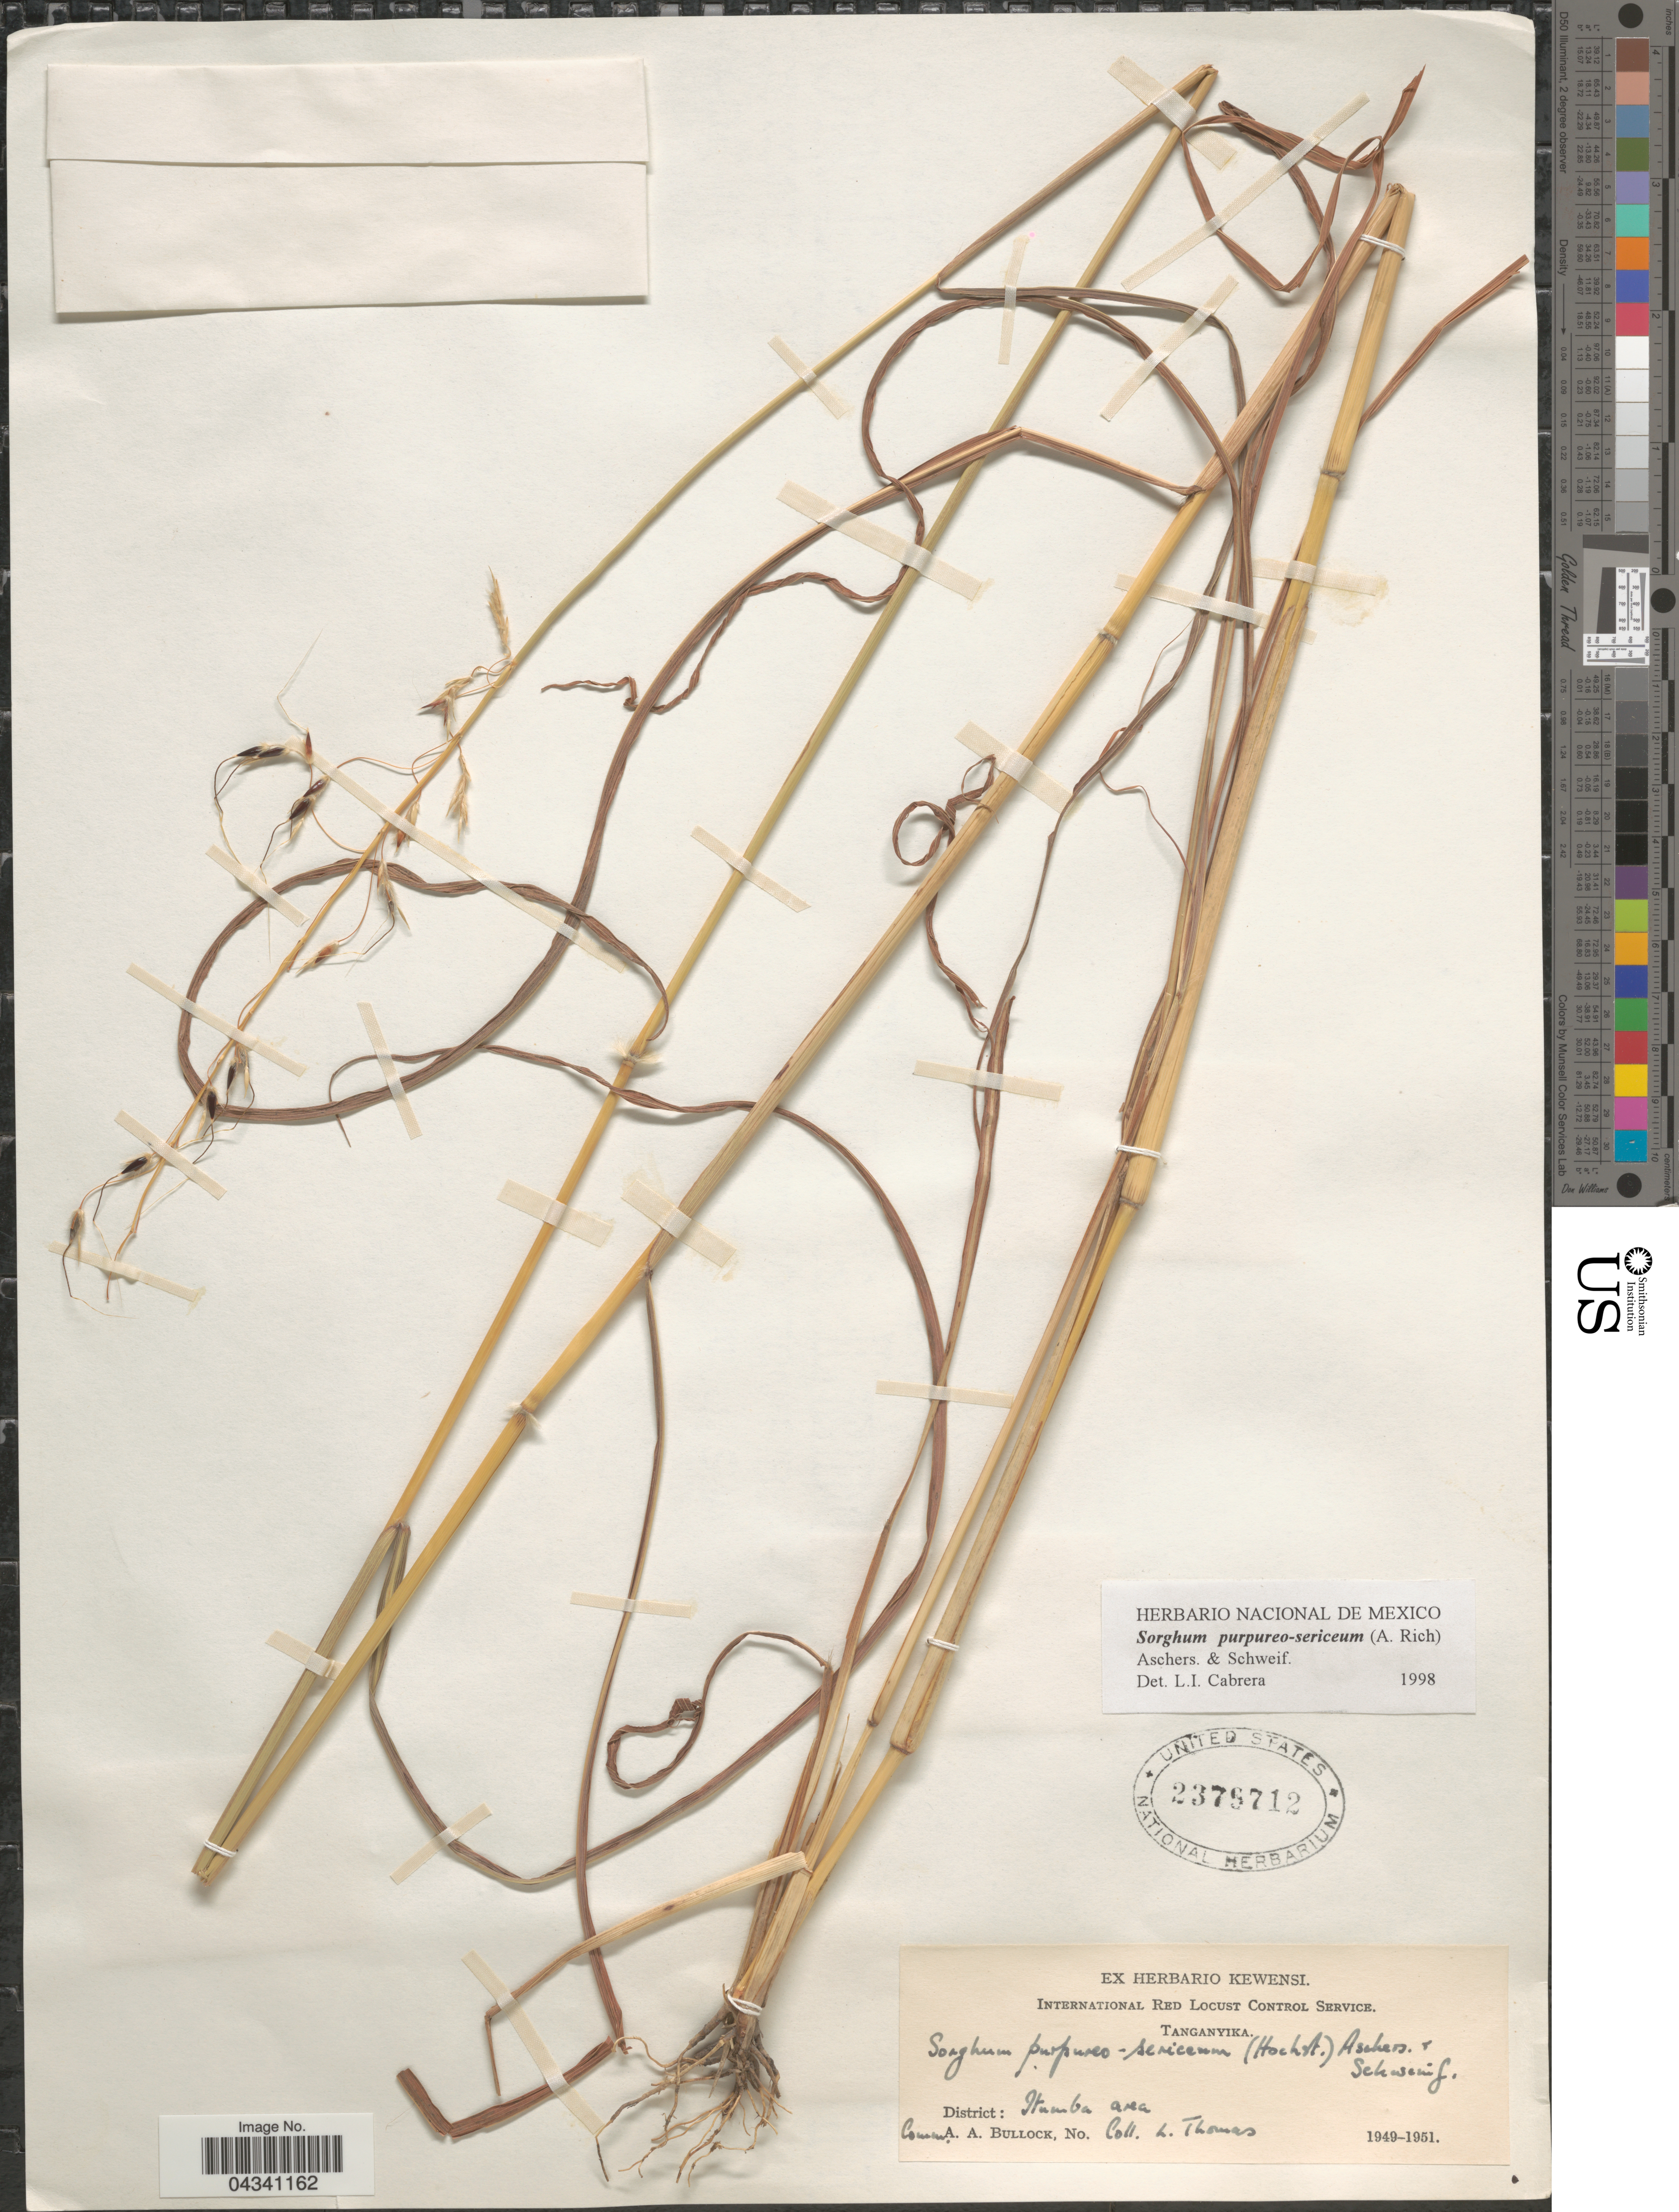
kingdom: Plantae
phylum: Tracheophyta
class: Liliopsida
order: Poales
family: Poaceae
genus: Sorghum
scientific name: Sorghum purpureosericeum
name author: (A. Rich.) Schweinf. & Asch.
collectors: L. Thomas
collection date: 1949/1951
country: Tanzania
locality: District: Itumba area.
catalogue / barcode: US 2376712